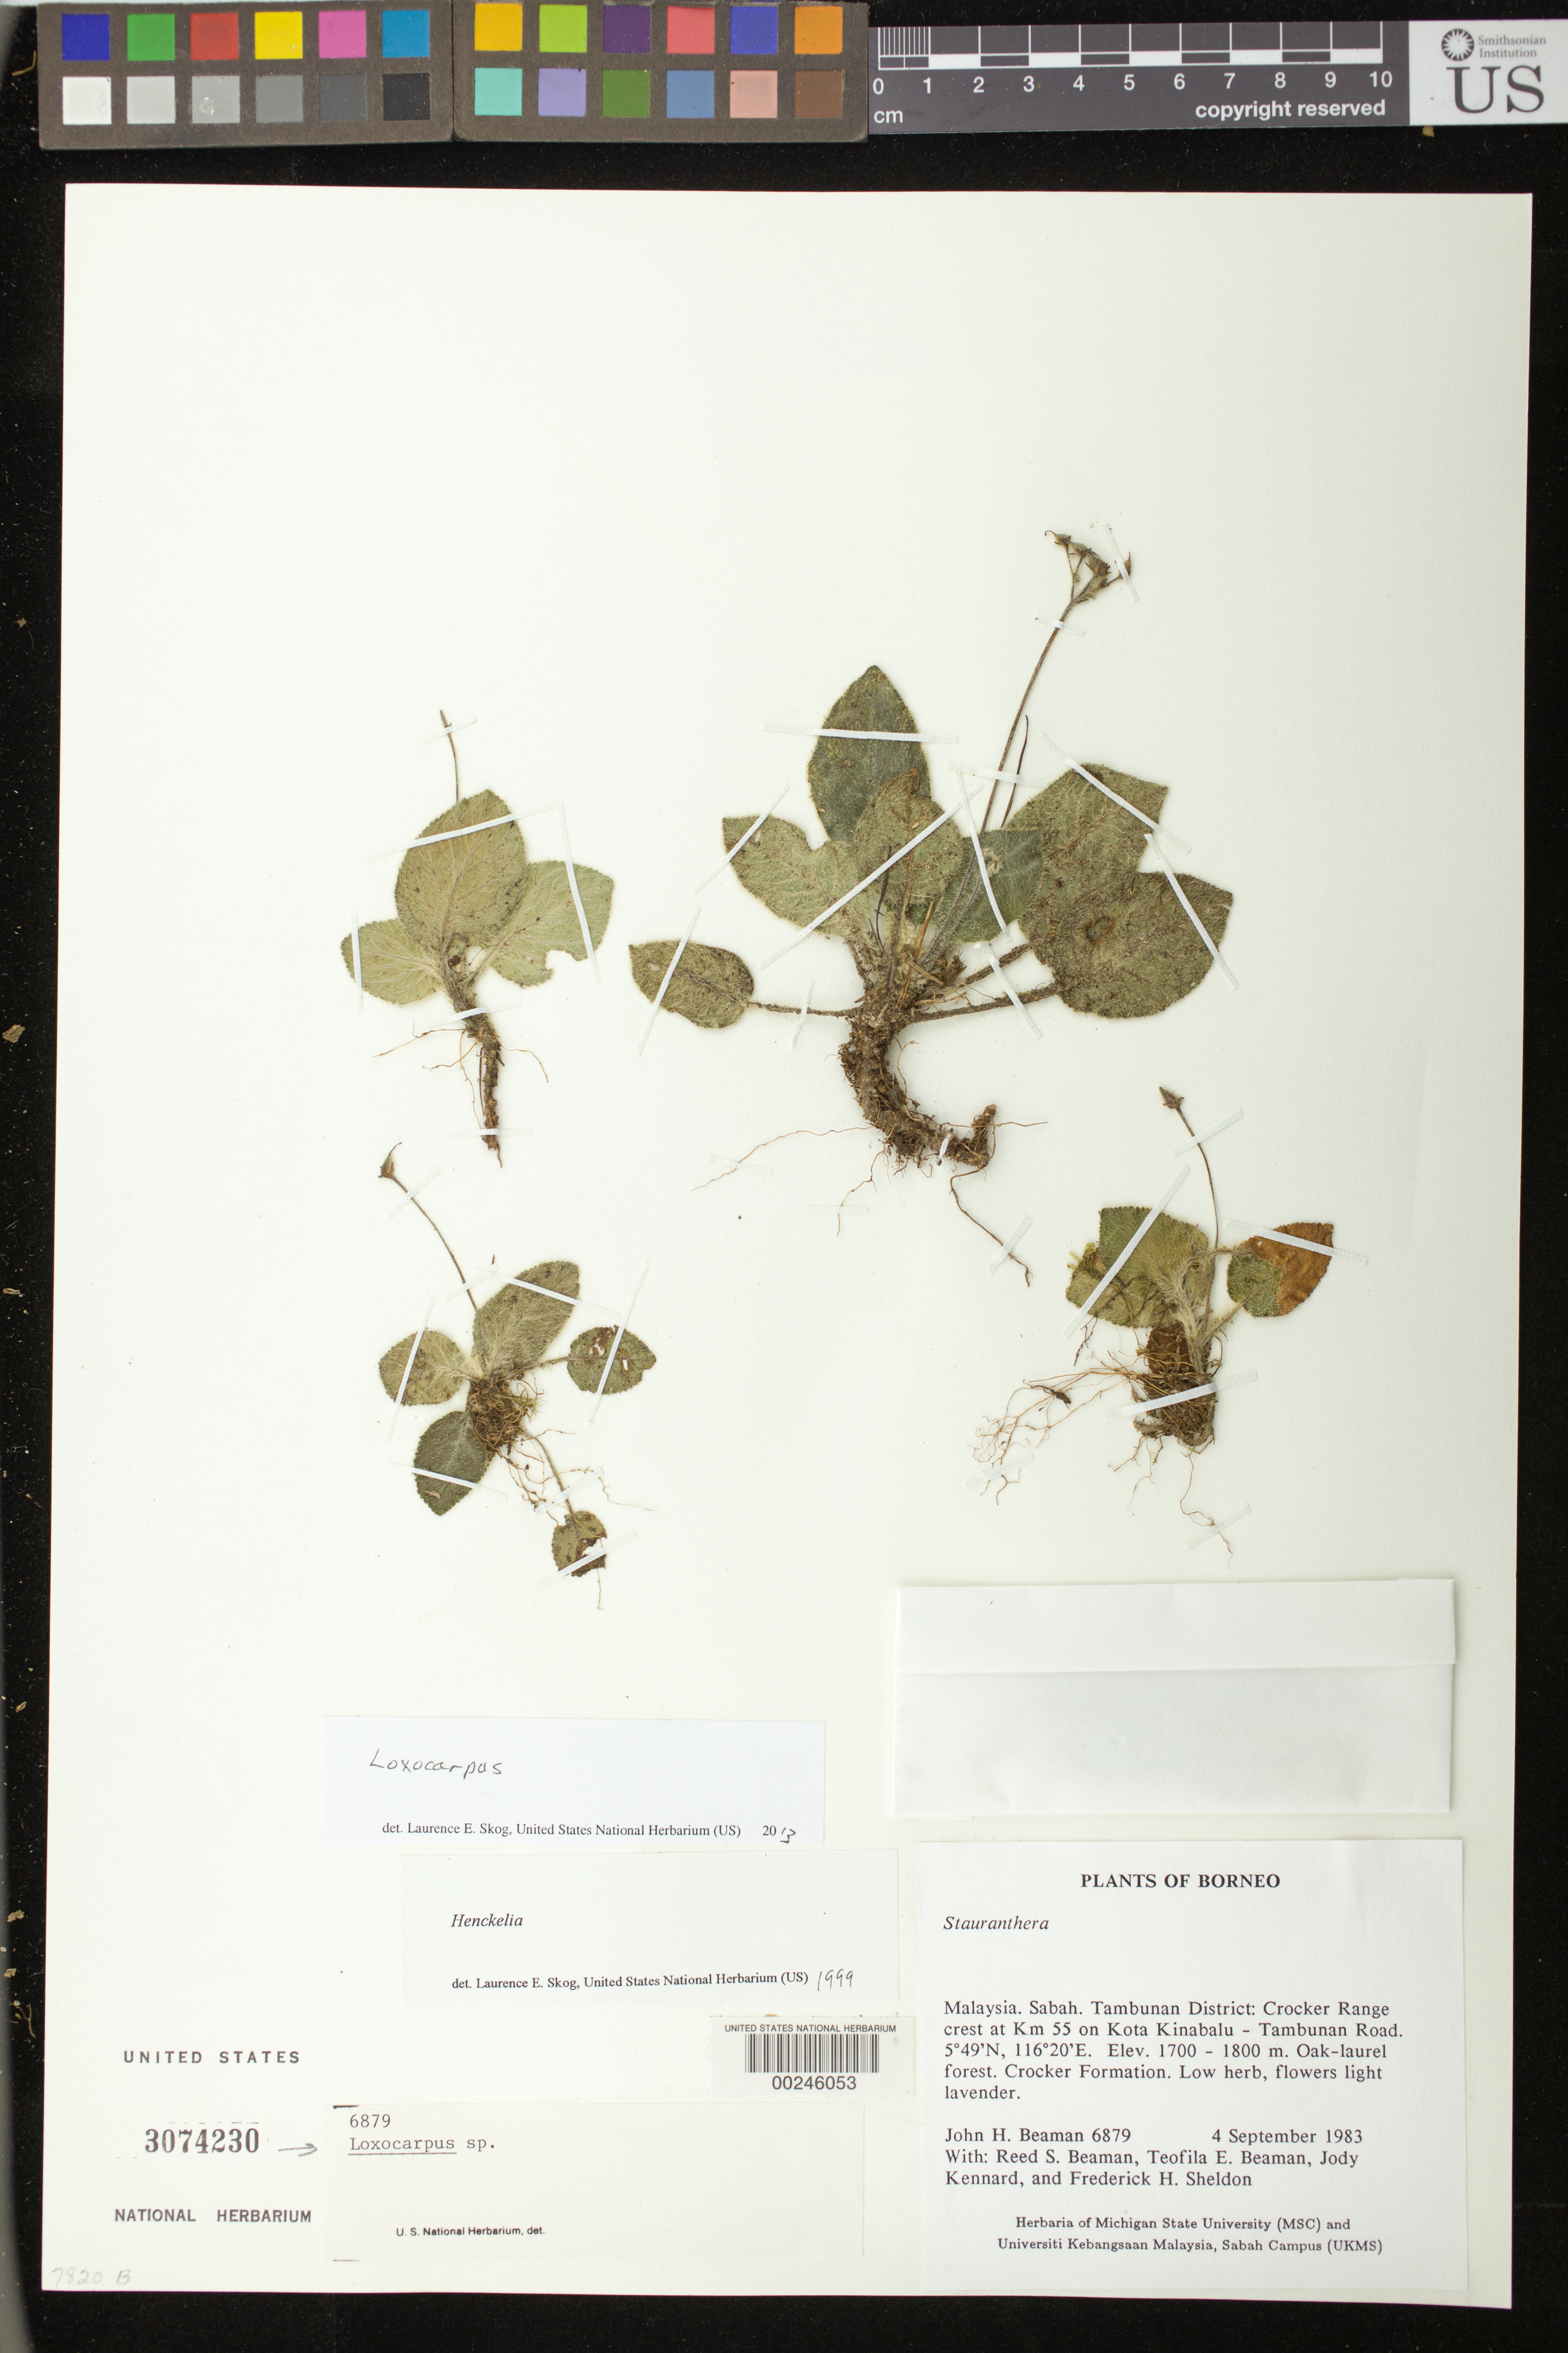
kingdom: Plantae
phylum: Tracheophyta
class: Magnoliopsida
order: Lamiales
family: Gesneriaceae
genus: Loxocarpus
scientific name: Loxocarpus sp.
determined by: Skog, Laurence E.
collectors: J. H. Beaman, R. S. Beaman, T. E. Beaman, J. Kennard & F. Sheldon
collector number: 6879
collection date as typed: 04 Sep 1983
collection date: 1983-09-04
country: Malaysia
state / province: Sabah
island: Borneo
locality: Tambunan dist, crocker range crest at km 55 on kota kinabalu - tambunan road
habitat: Oak-laurel forest, crocker formation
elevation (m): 1700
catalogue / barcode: US 3074230